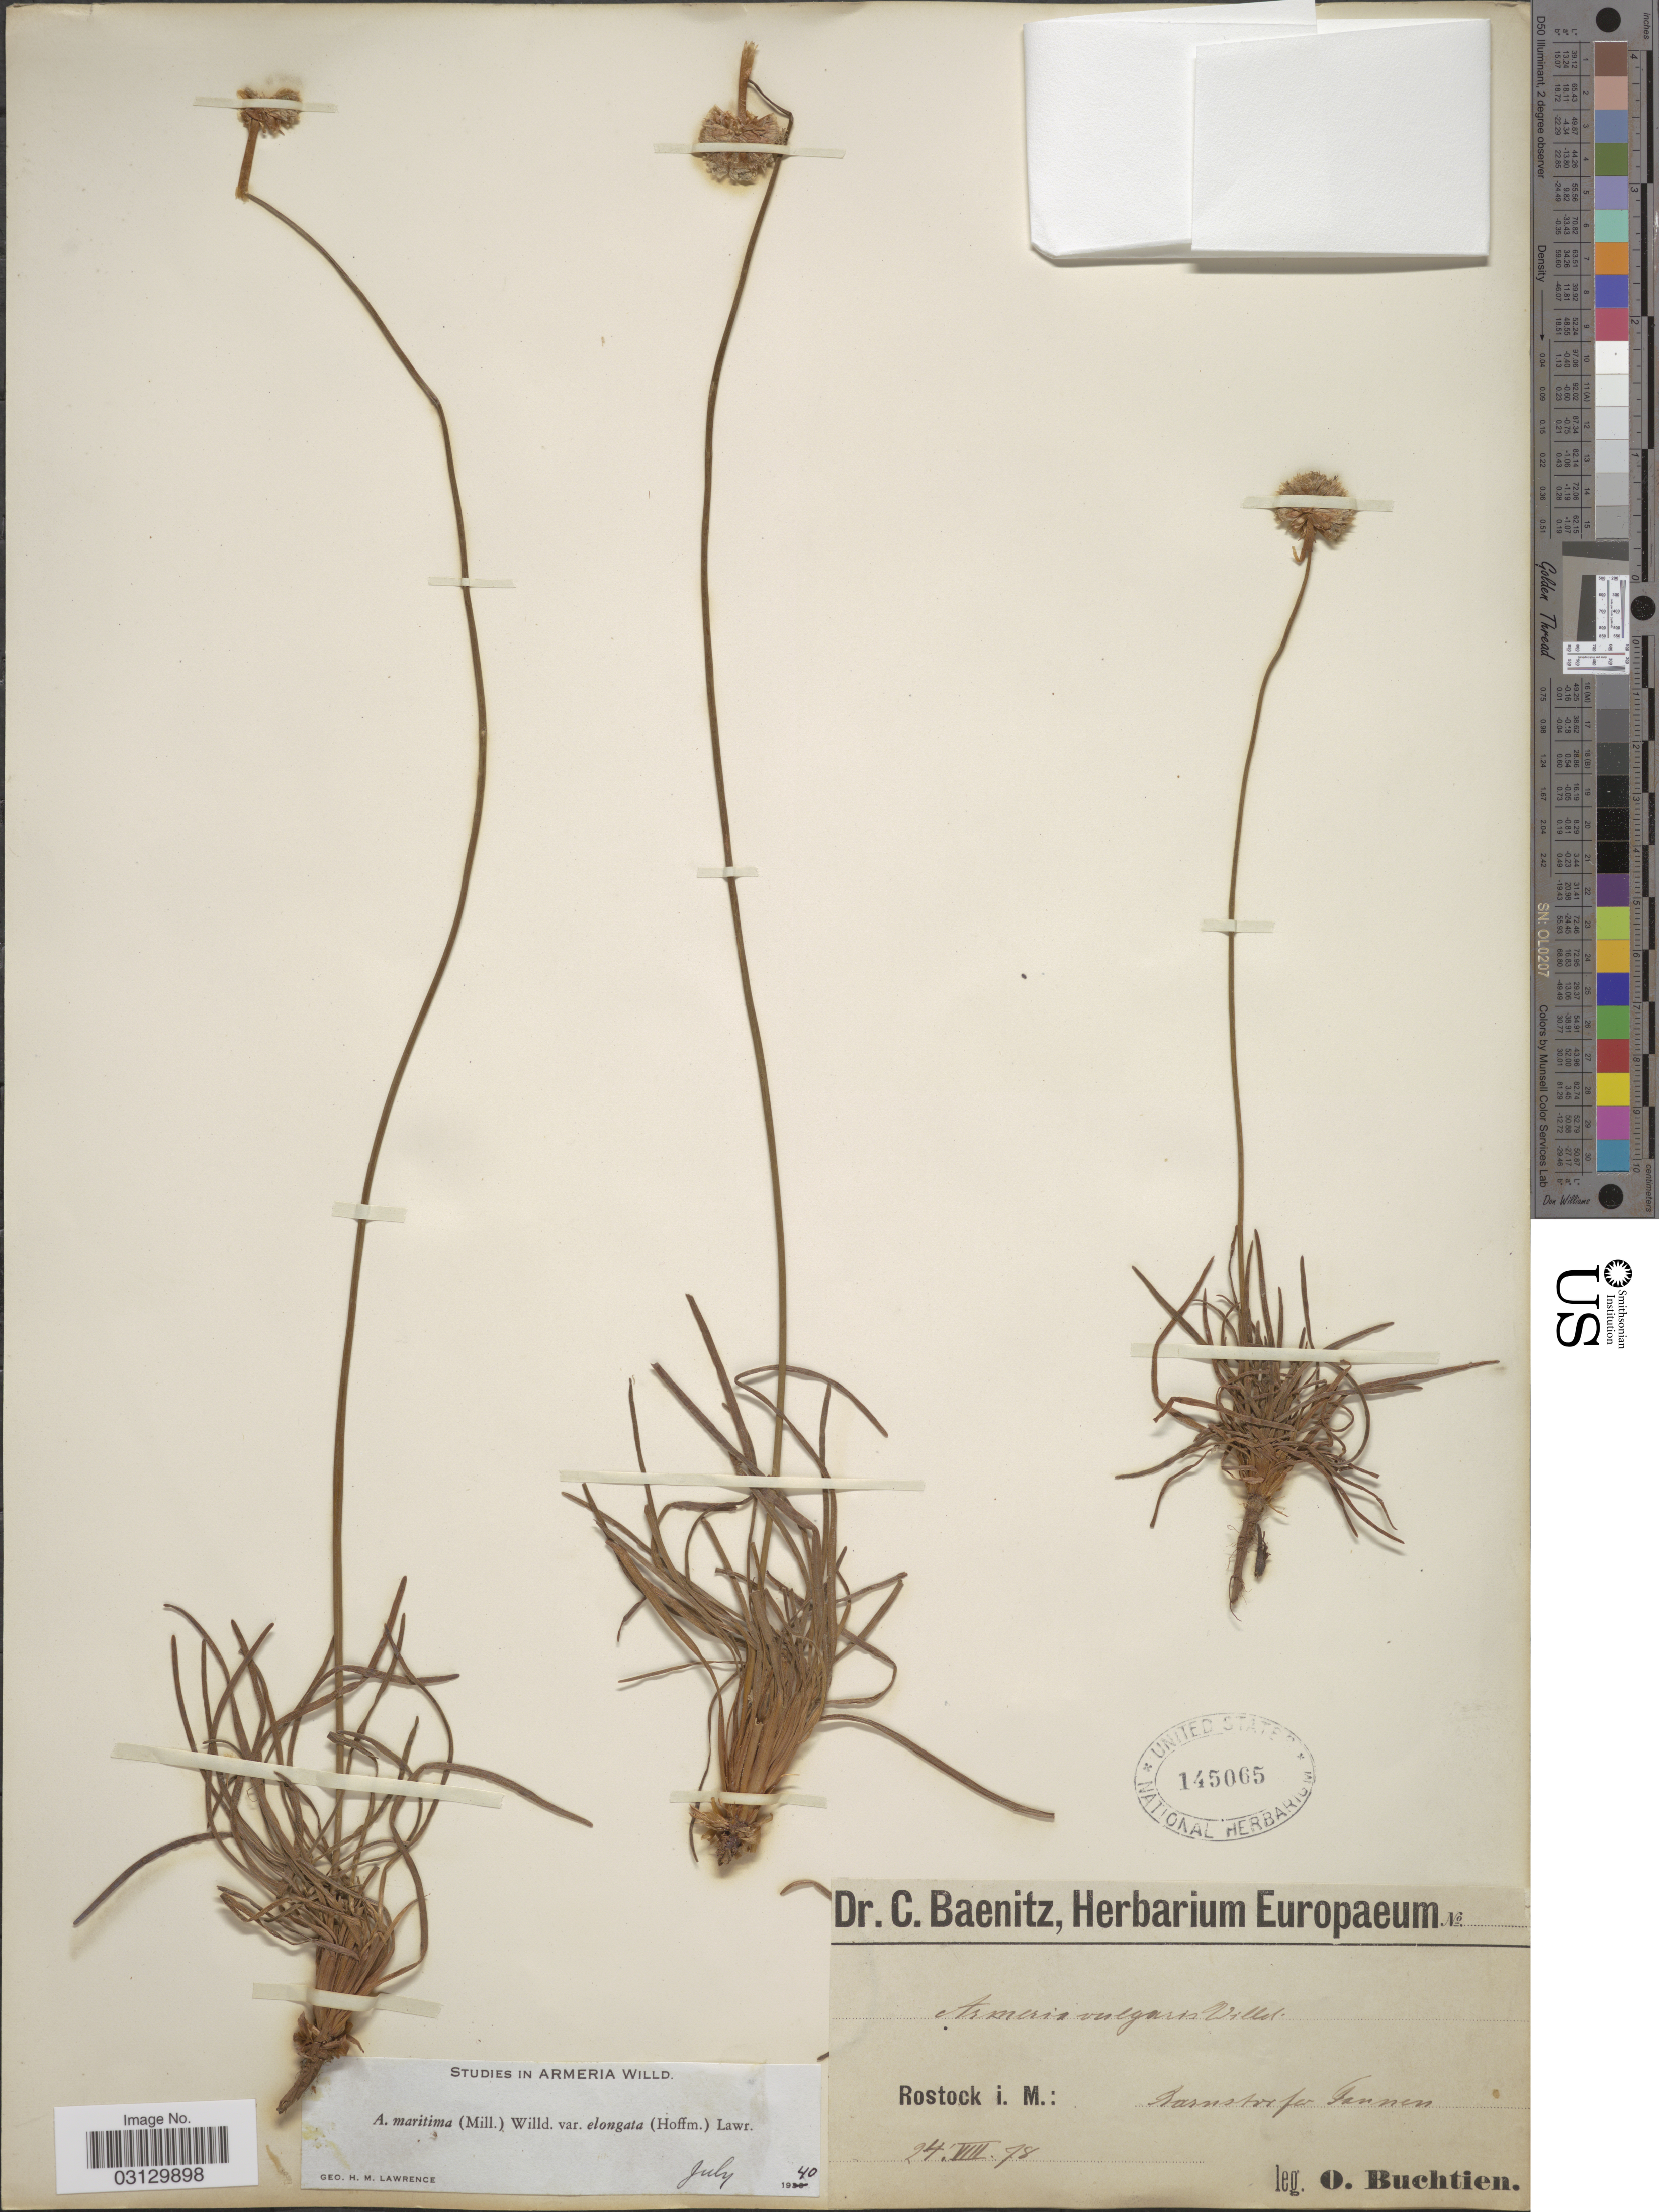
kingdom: Plantae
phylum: Tracheophyta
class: Magnoliopsida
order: Caryophyllales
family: Plumbaginaceae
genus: Armeria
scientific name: Armeria maritima subsp. elongata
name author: (Hoffm.) Bonnier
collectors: O. Buchtien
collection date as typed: Transcribed d/m/y: 24/8/78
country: Germany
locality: Rostock i. M.: Barnstorfer Baumen.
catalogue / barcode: US 145065